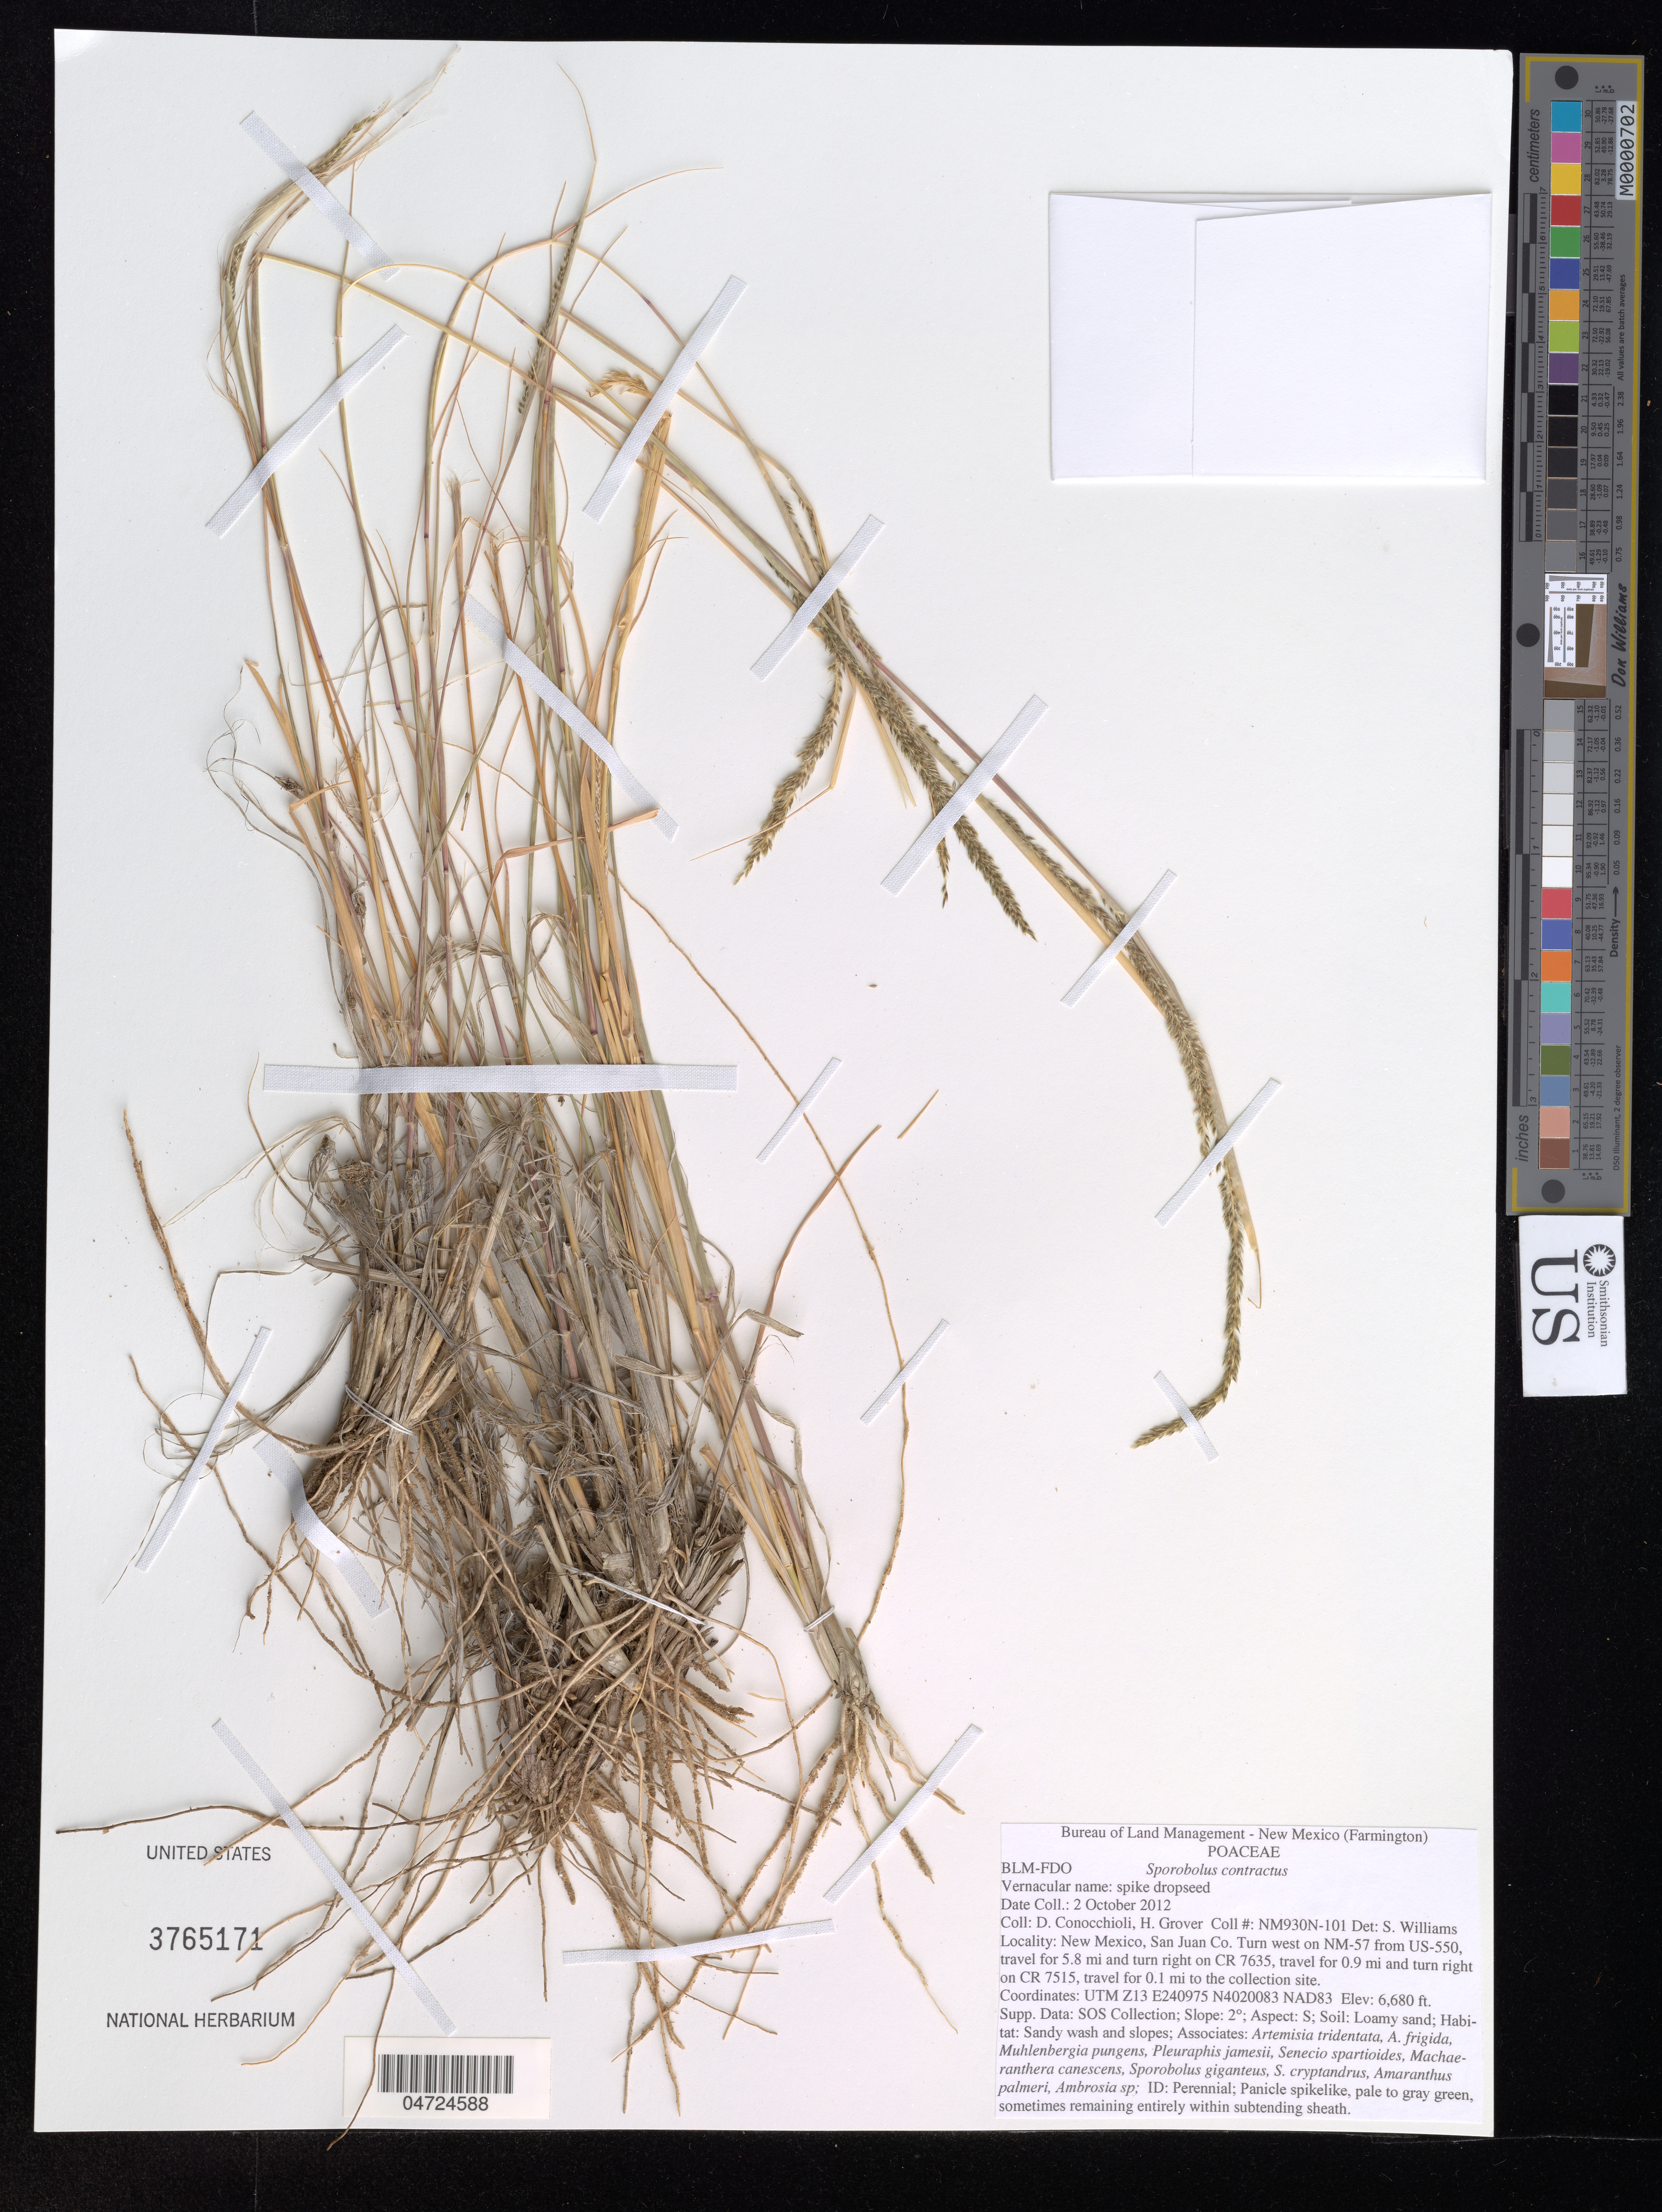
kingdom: Plantae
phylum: Tracheophyta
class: Liliopsida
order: Poales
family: Poaceae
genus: Sporobolus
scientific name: Sporobolus contractus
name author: Hitchc.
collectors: D. Conocchioli & H. Grover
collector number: NM930N-101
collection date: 2012-10-02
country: United States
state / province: New Mexico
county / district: San Juan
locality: San Juan Co. Turn west on NM-57 from US-550, travel for 5.8 mi and turn right on CR 7635, travel for 0.9 mi and turn right on CR 7515, travel for 0.1 mi to the collection site. UTM Z13 NAD83.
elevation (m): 2036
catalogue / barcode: US 3765171